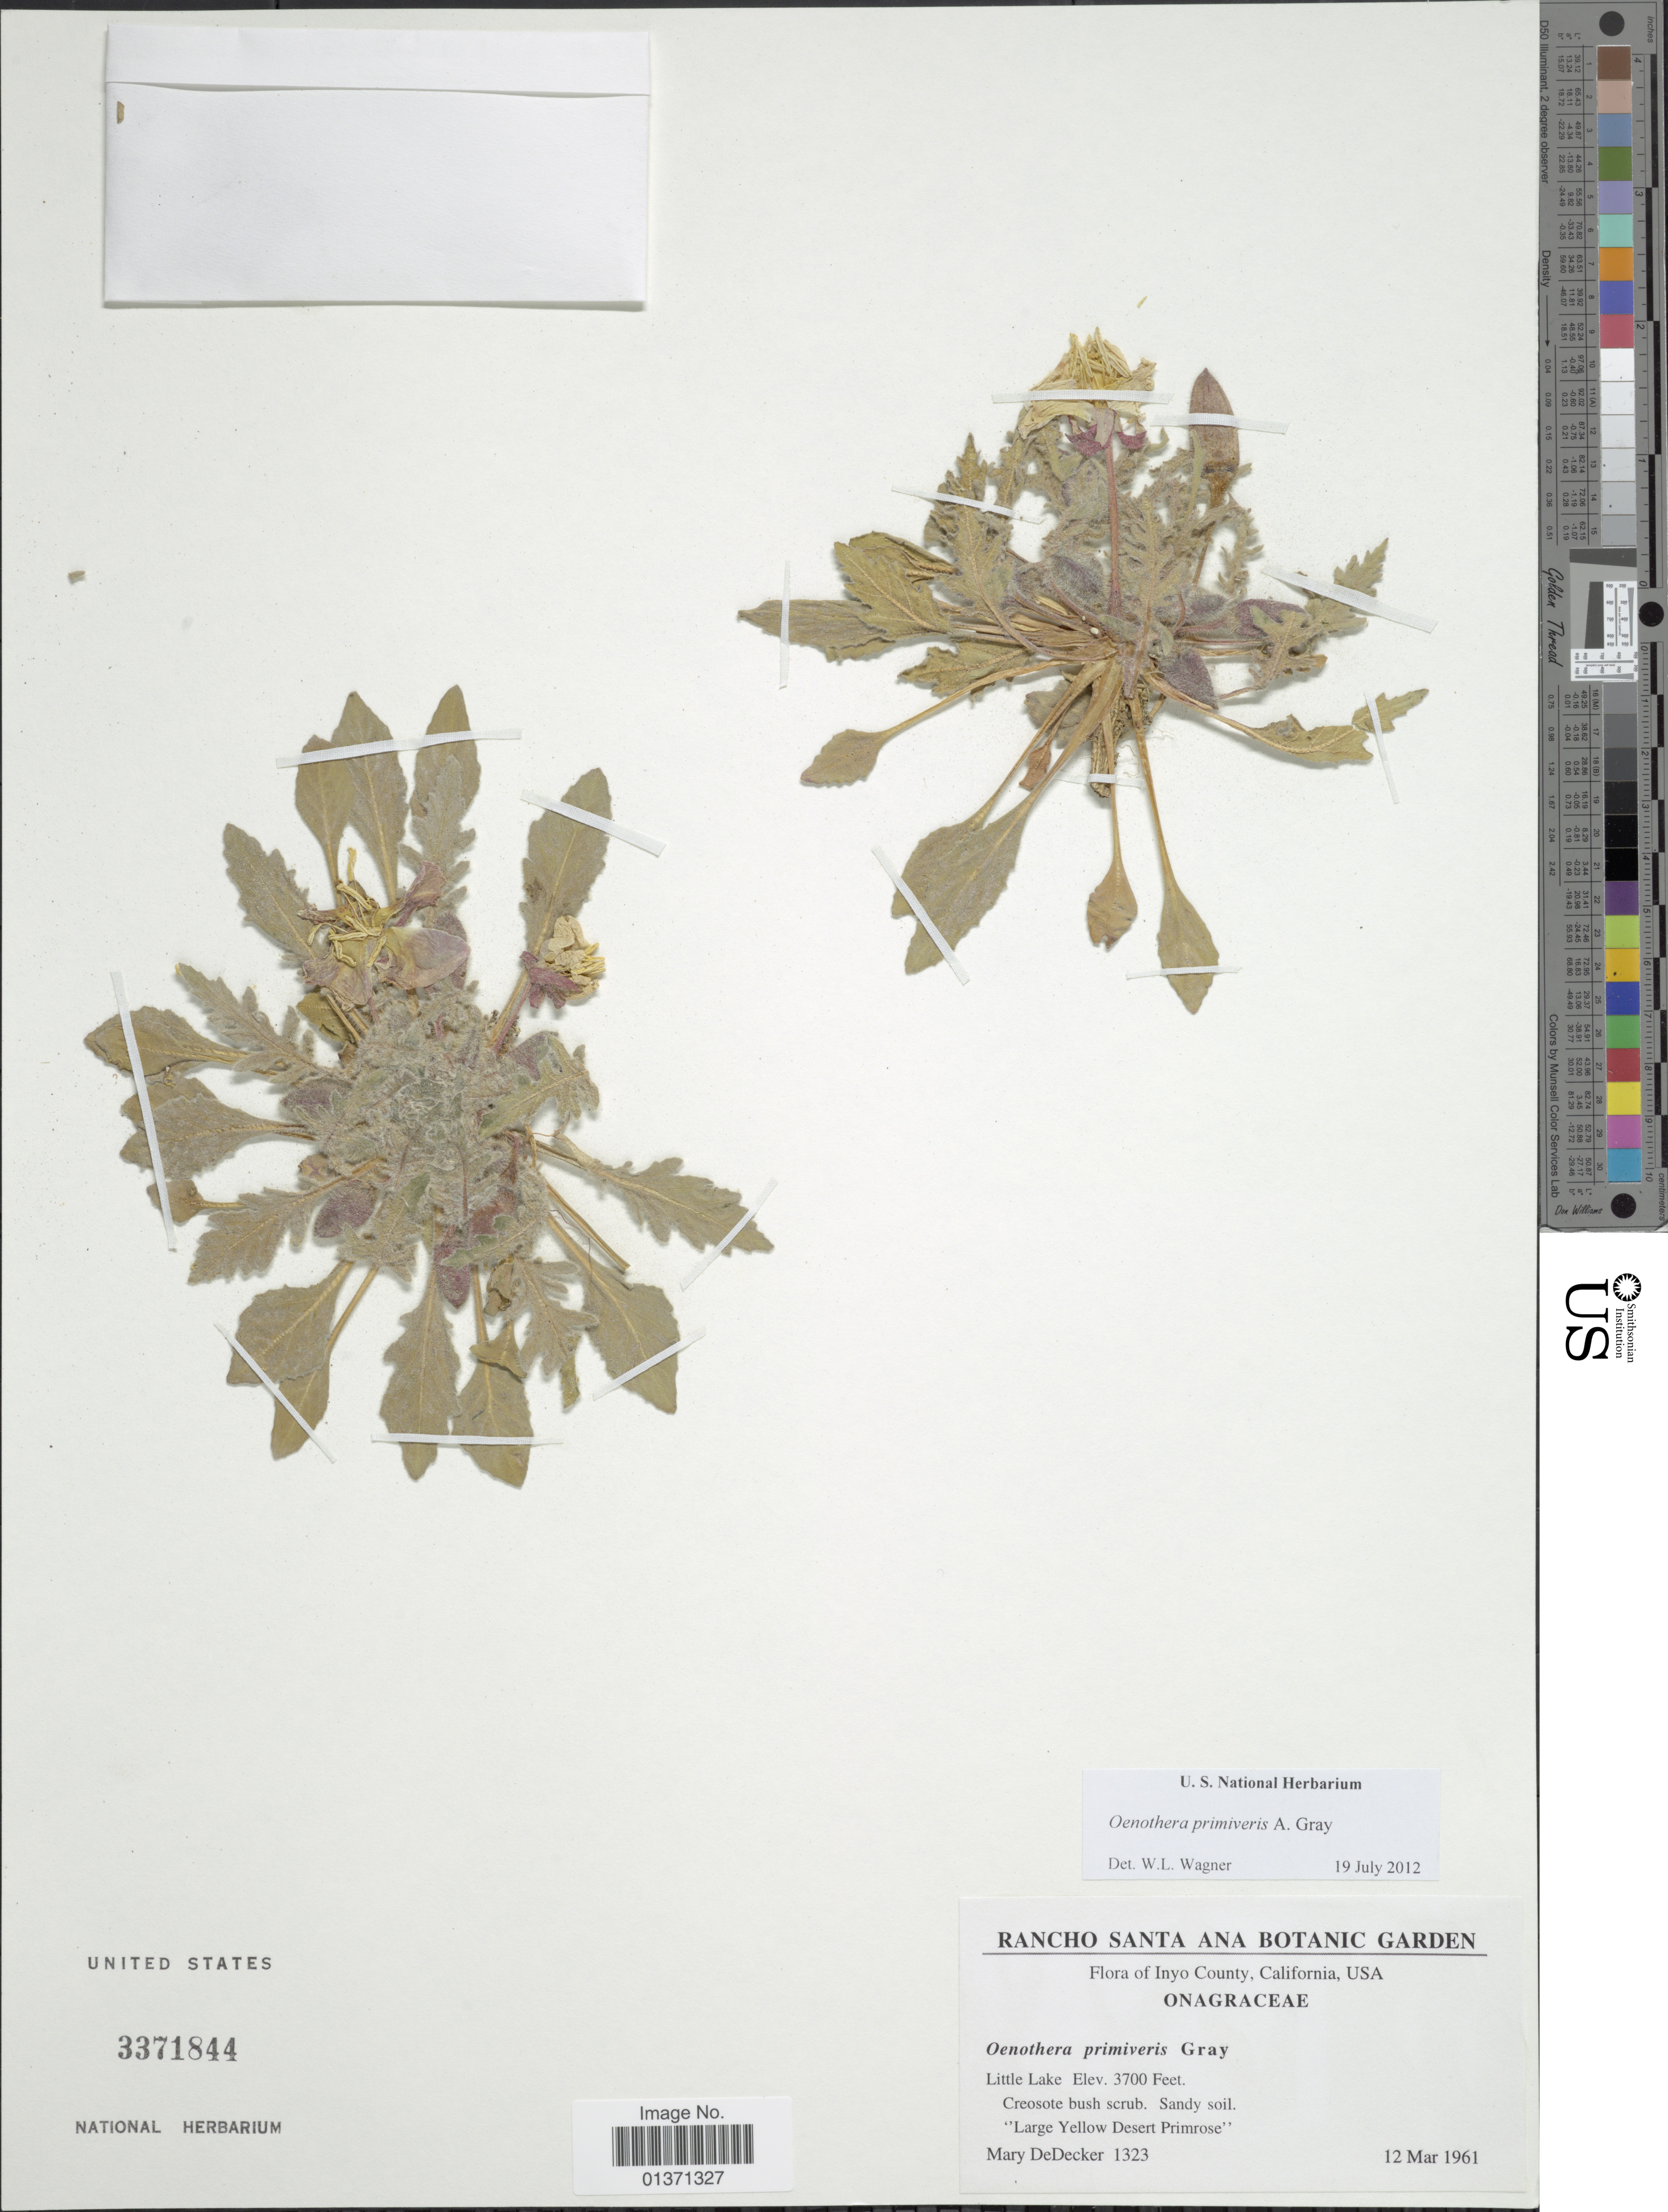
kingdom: Plantae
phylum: Tracheophyta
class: Magnoliopsida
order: Myrtales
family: Onagraceae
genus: Oenothera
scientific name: Oenothera primiveris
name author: A. Gray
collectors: M. Dedecker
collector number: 1323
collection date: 1961-03-12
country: United States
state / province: California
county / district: Inyo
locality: Inyo County, Little Lake, "Large Yellow Desert Primrose"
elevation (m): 1128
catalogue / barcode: US 3371844